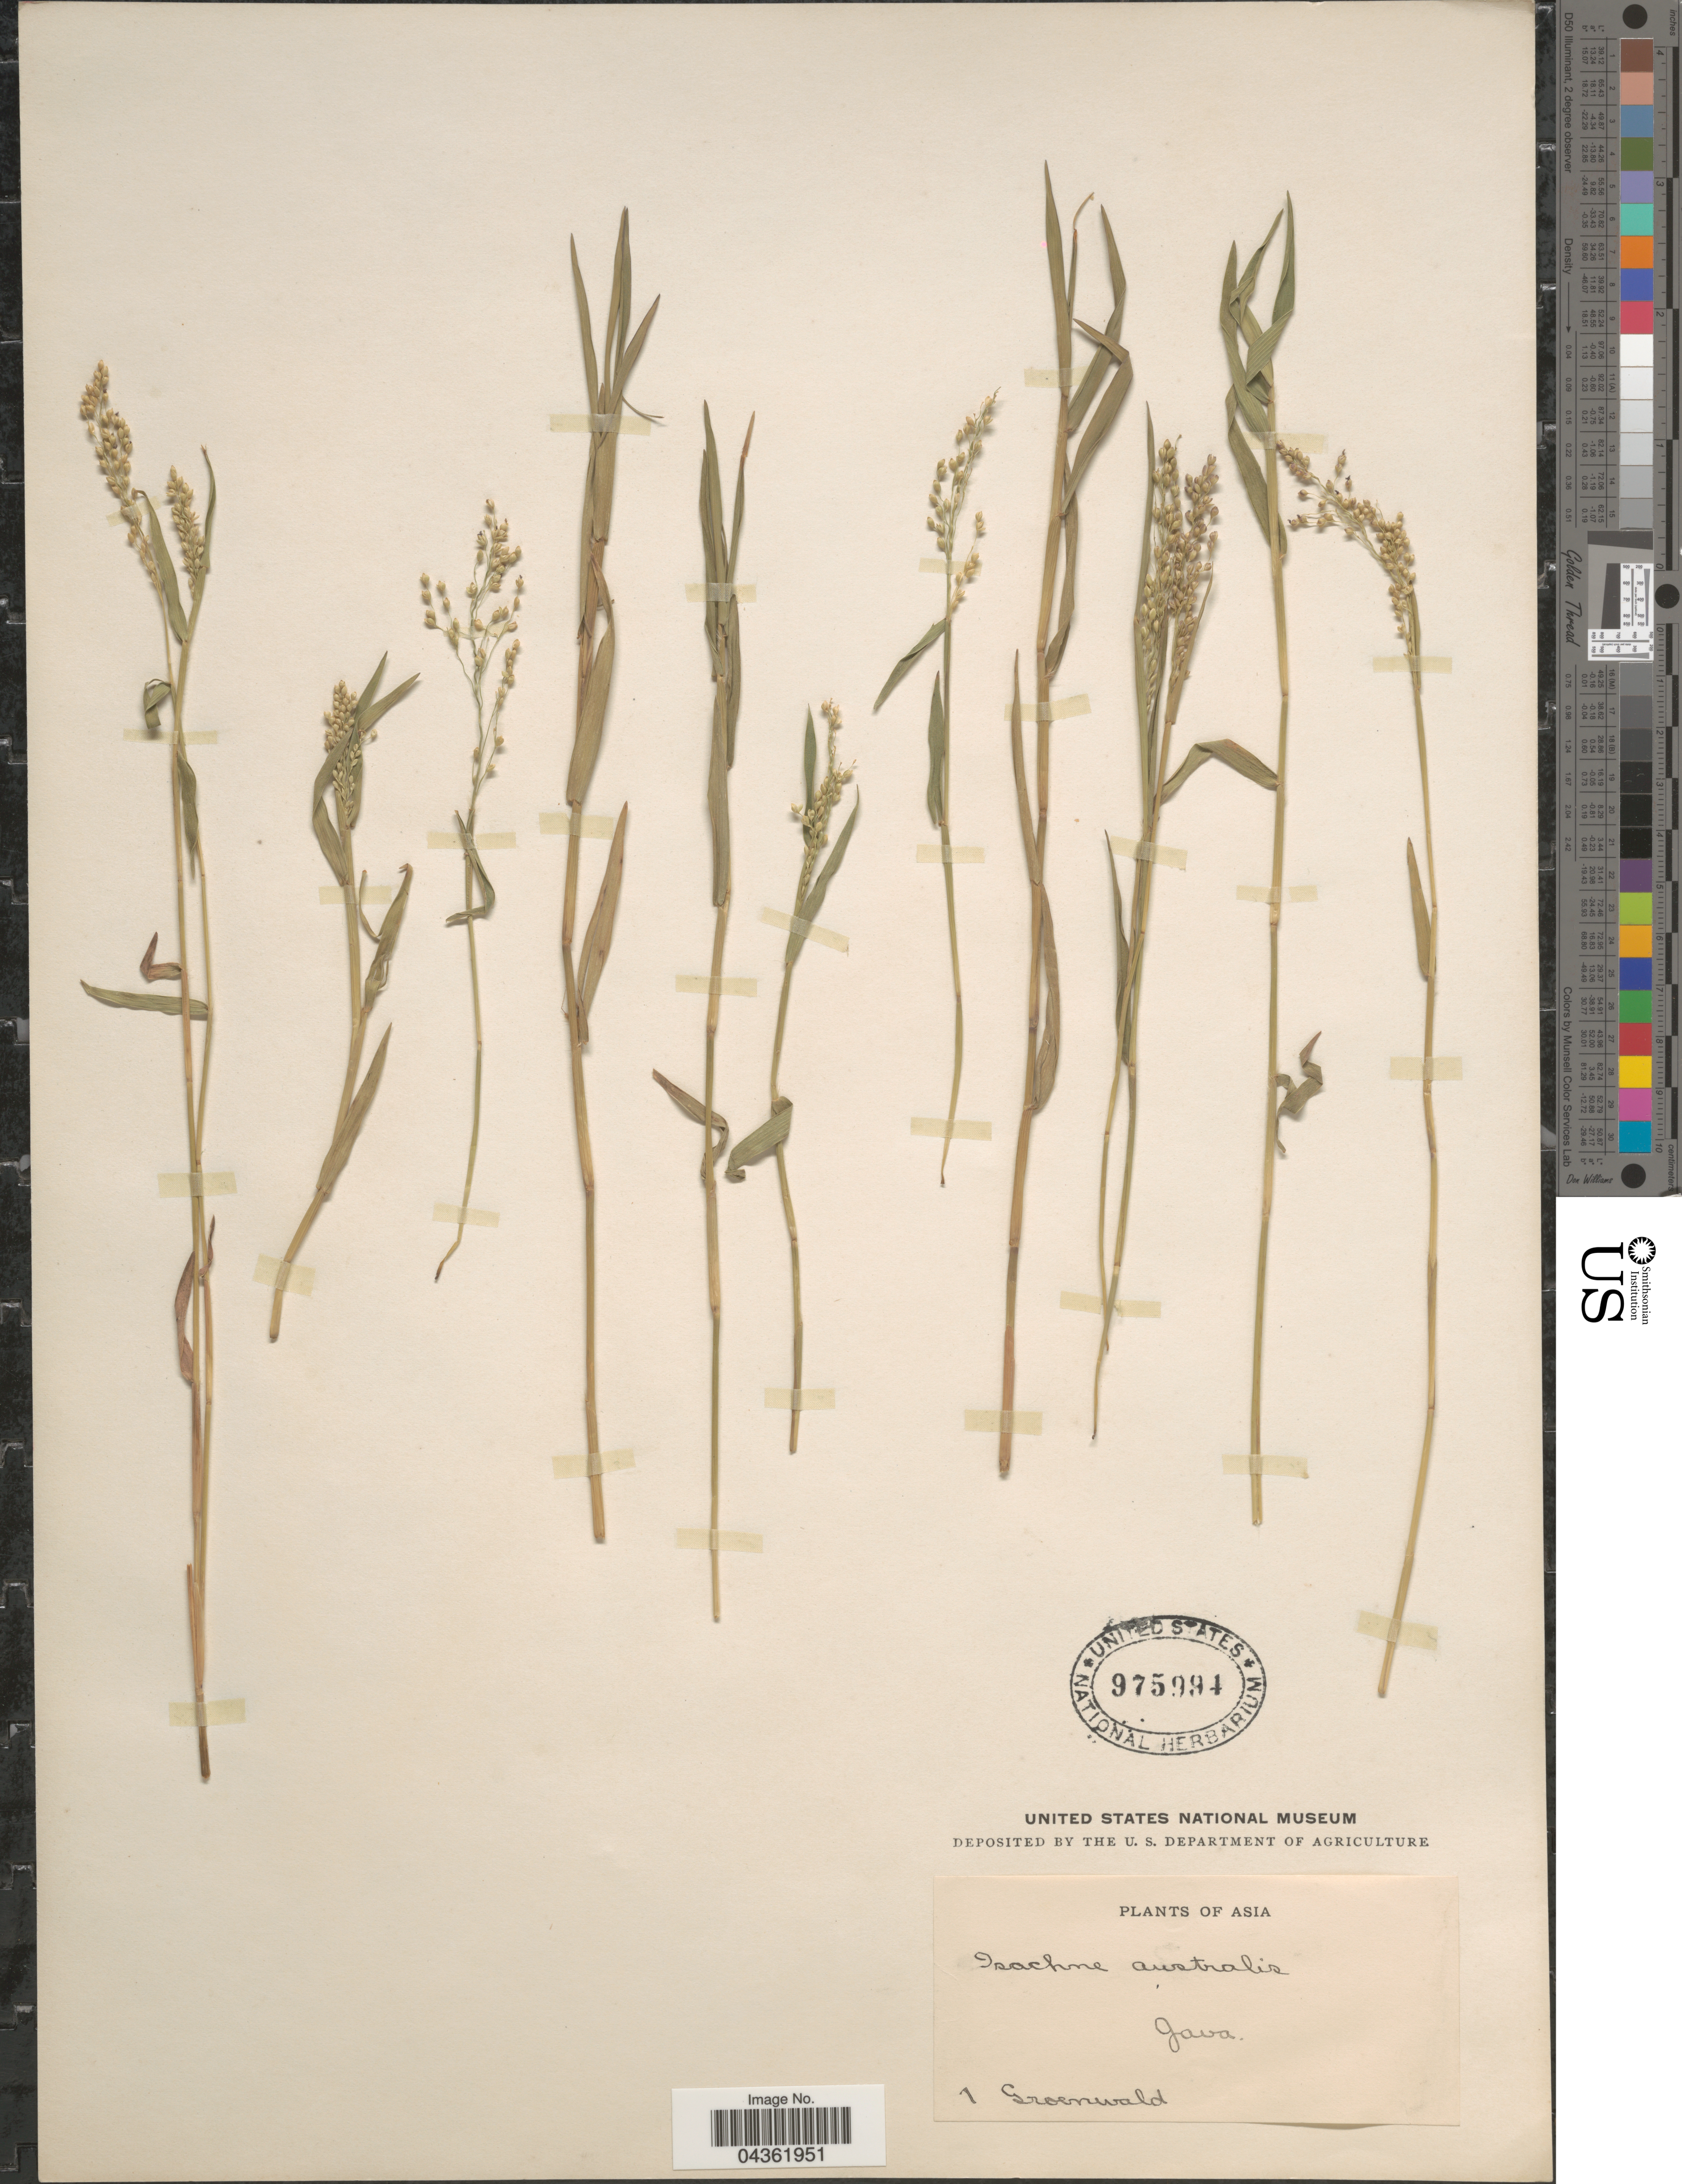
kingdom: Plantae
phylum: Tracheophyta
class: Liliopsida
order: Poales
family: Poaceae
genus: Isachne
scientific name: Isachne globosa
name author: (Thunb.) Kuntze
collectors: Groenwald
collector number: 1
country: Indonesia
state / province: Java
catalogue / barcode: US 975994